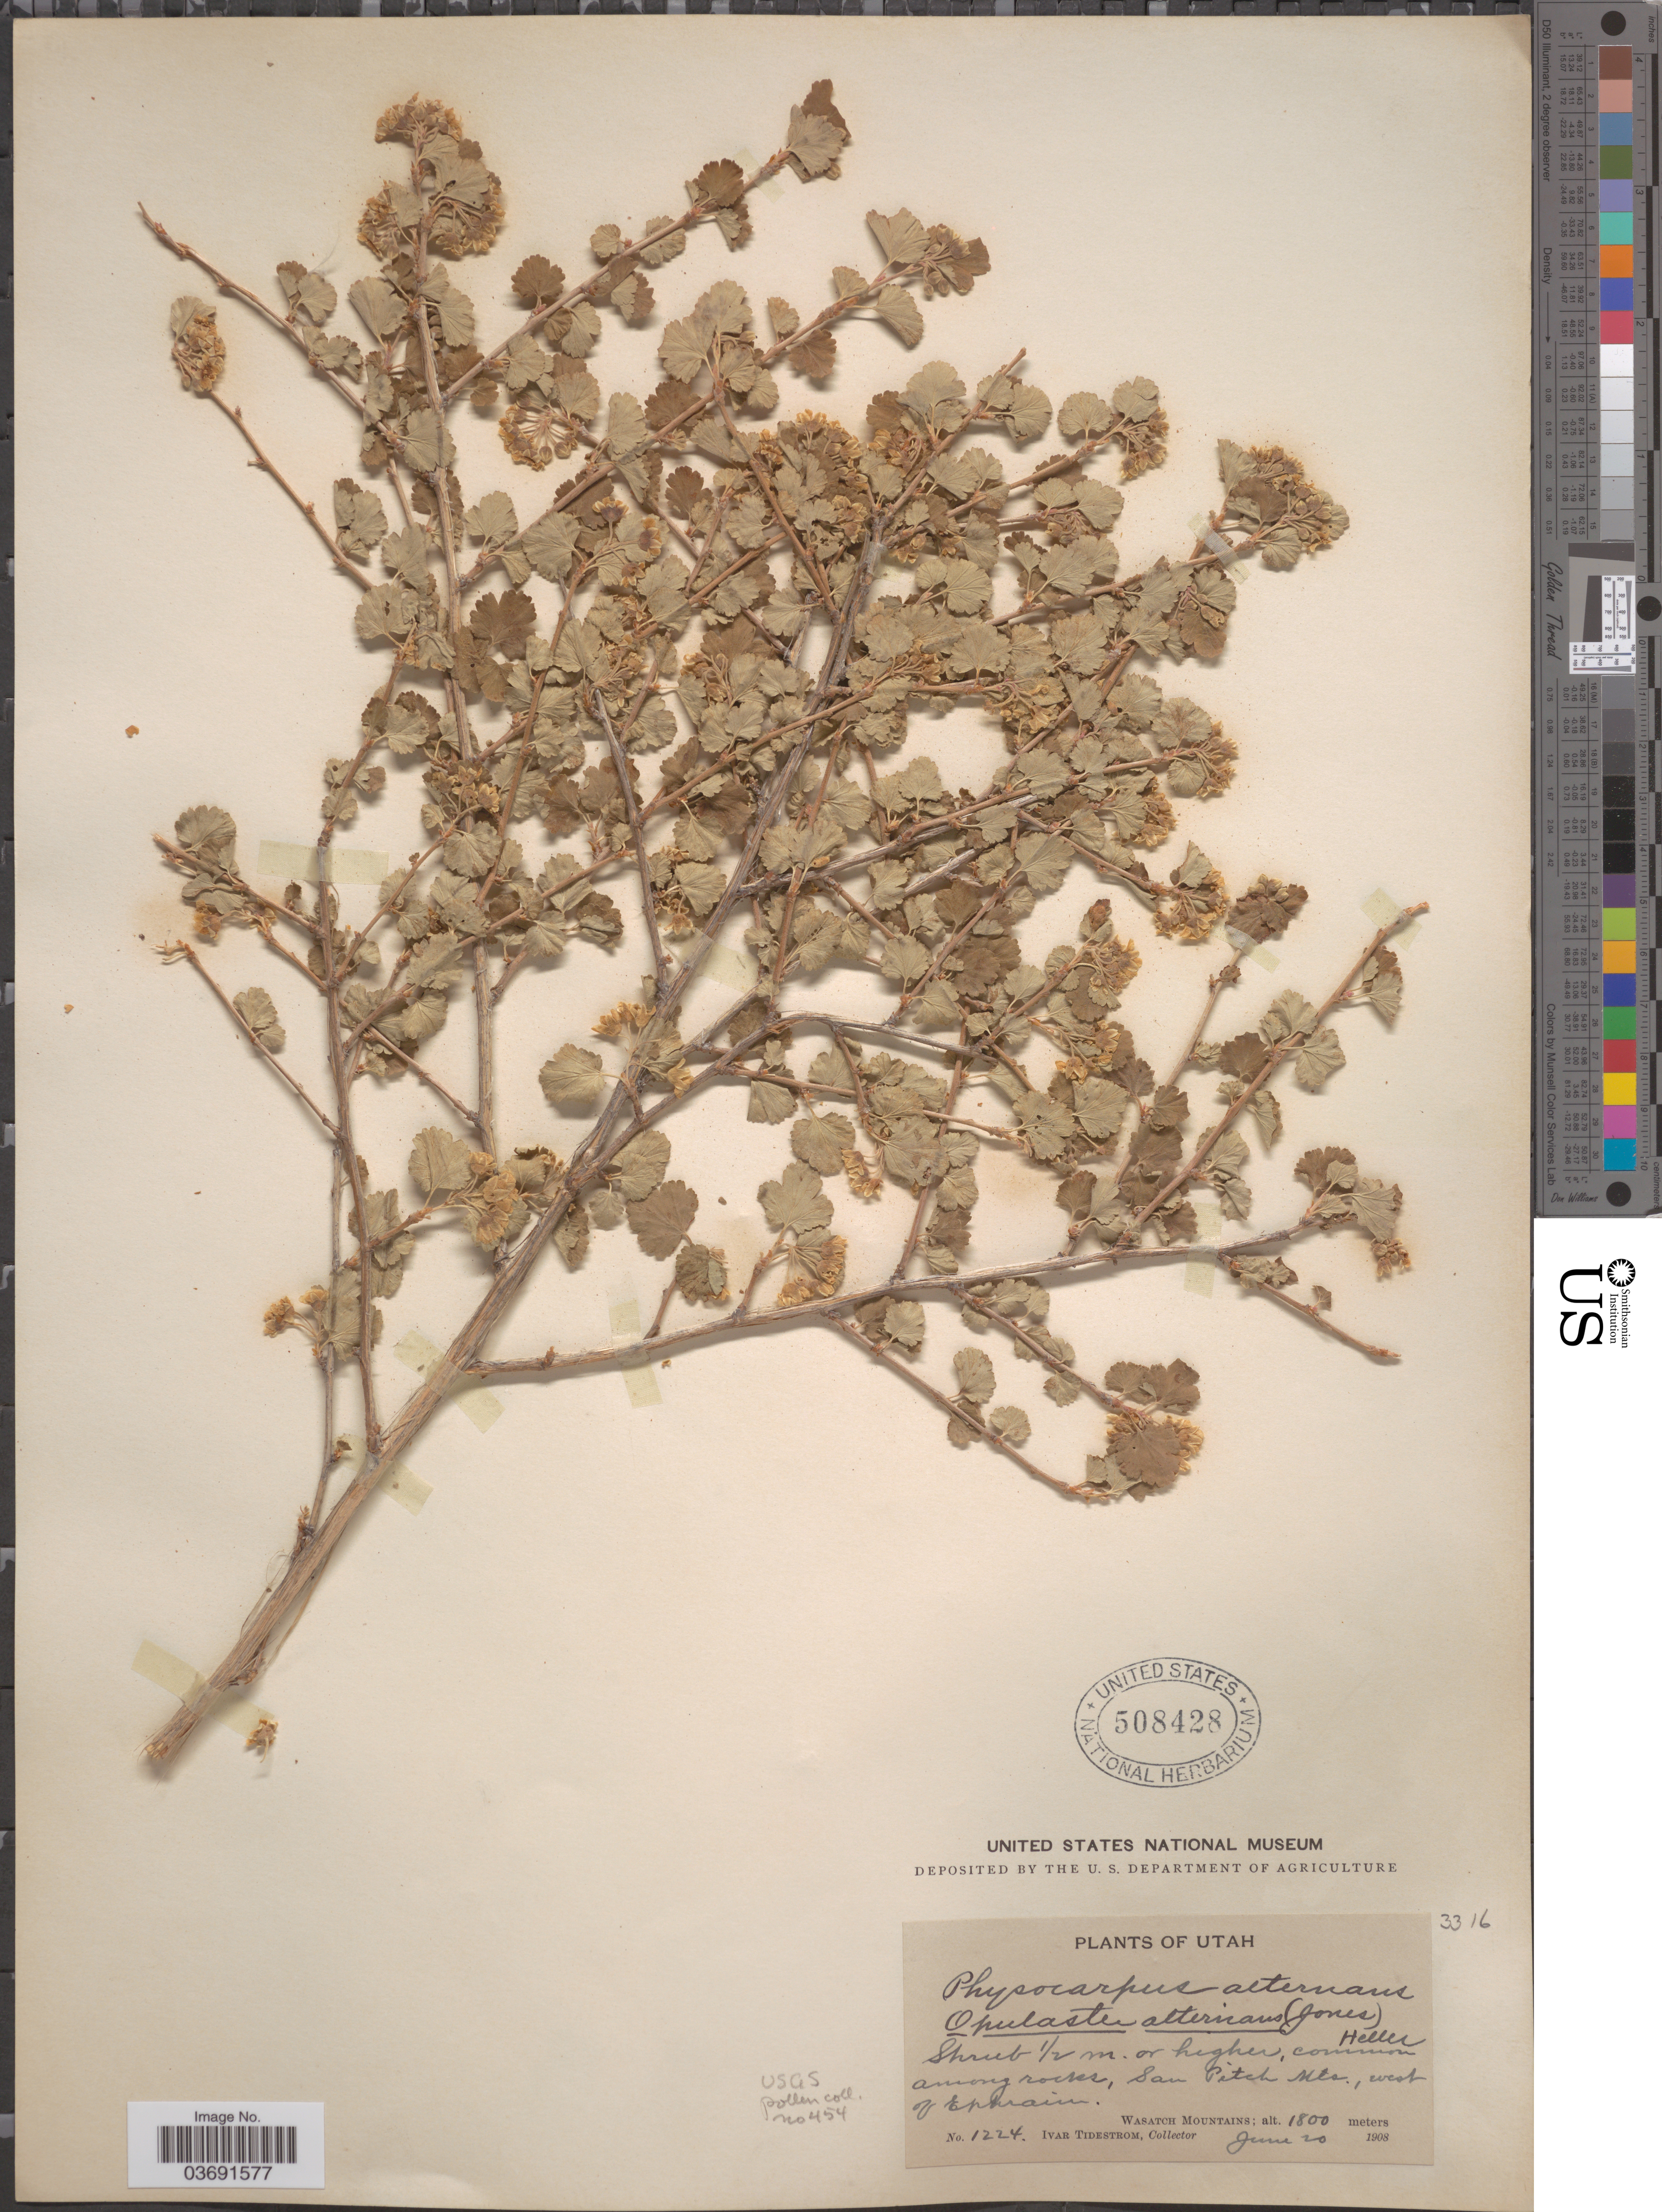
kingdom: Plantae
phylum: Tracheophyta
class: Magnoliopsida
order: Rosales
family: Rosaceae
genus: Physocarpus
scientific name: Physocarpus alternans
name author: (M.E. Jones) J.T. Howell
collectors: I. F. Tidestrom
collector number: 1224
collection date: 1908-06-20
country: United States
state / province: Utah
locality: San Pitch Mts., west of Ephraim. Wasatch Mountains.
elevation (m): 1800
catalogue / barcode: US 508428